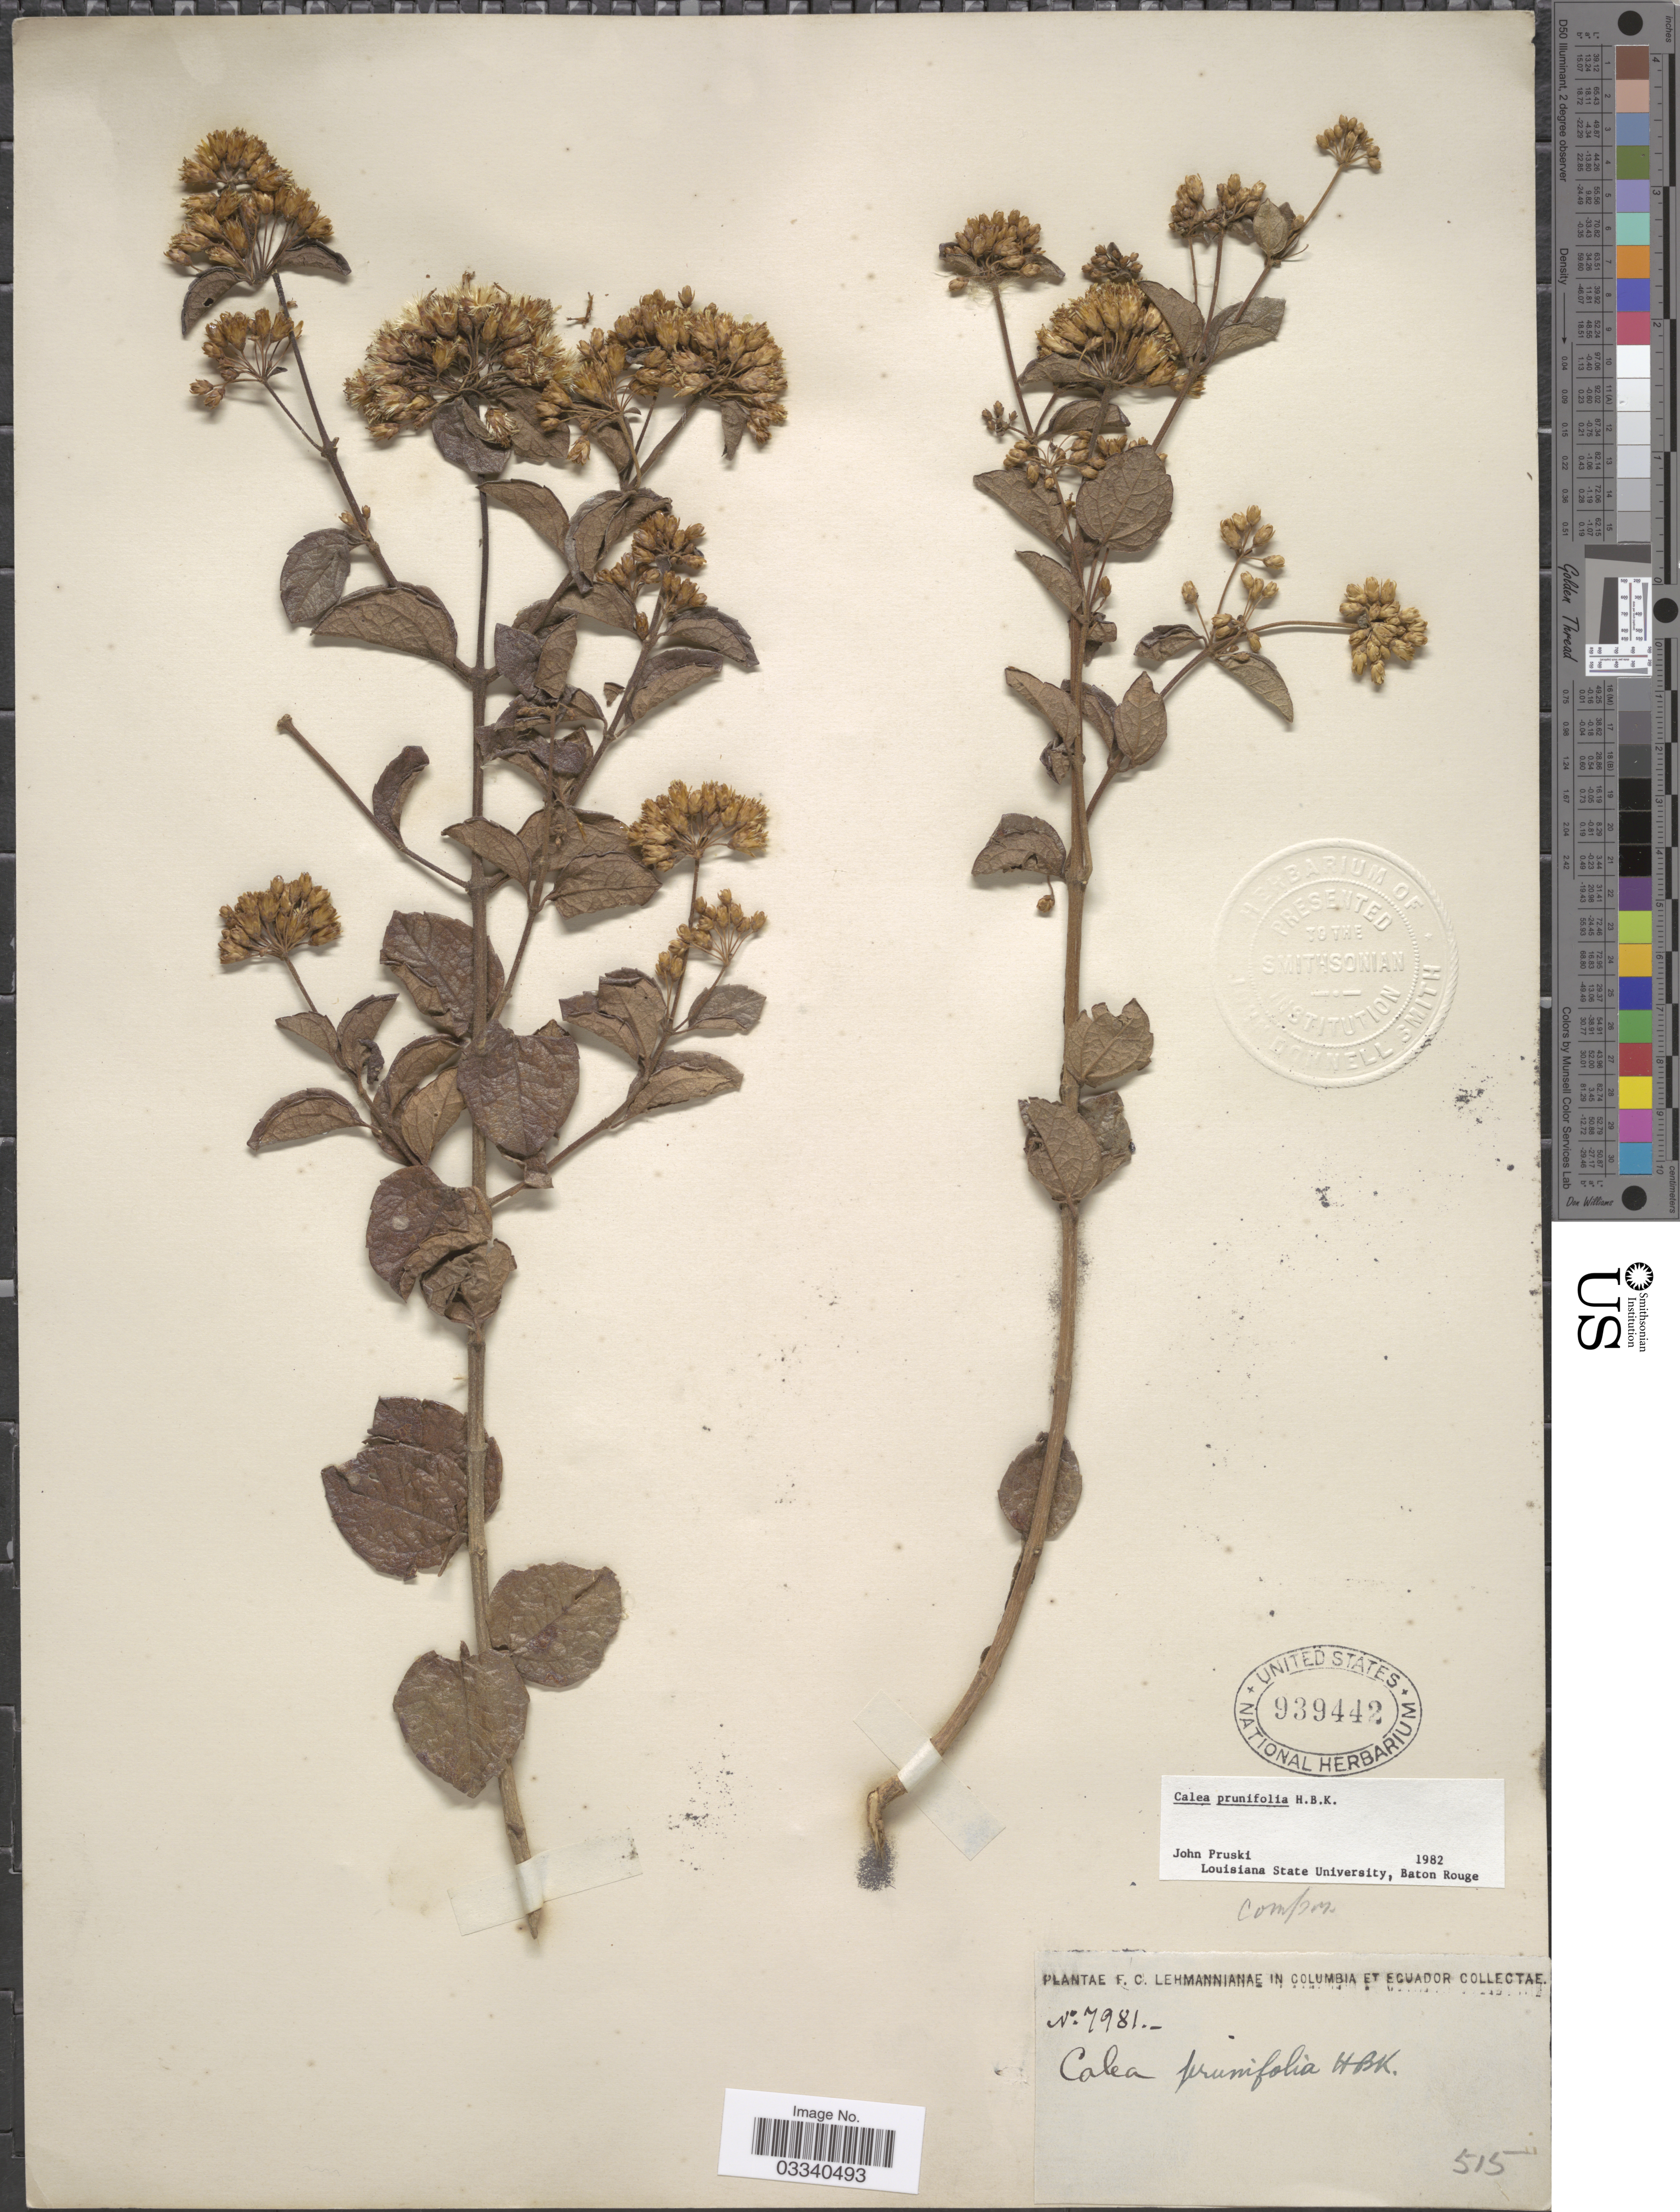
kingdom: Plantae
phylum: Tracheophyta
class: Magnoliopsida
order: Asterales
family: Asteraceae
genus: Calea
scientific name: Calea prunifolia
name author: Kunth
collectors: F. C. Lehmann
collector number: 7981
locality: Columbia et Ecuador.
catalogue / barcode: US 939442